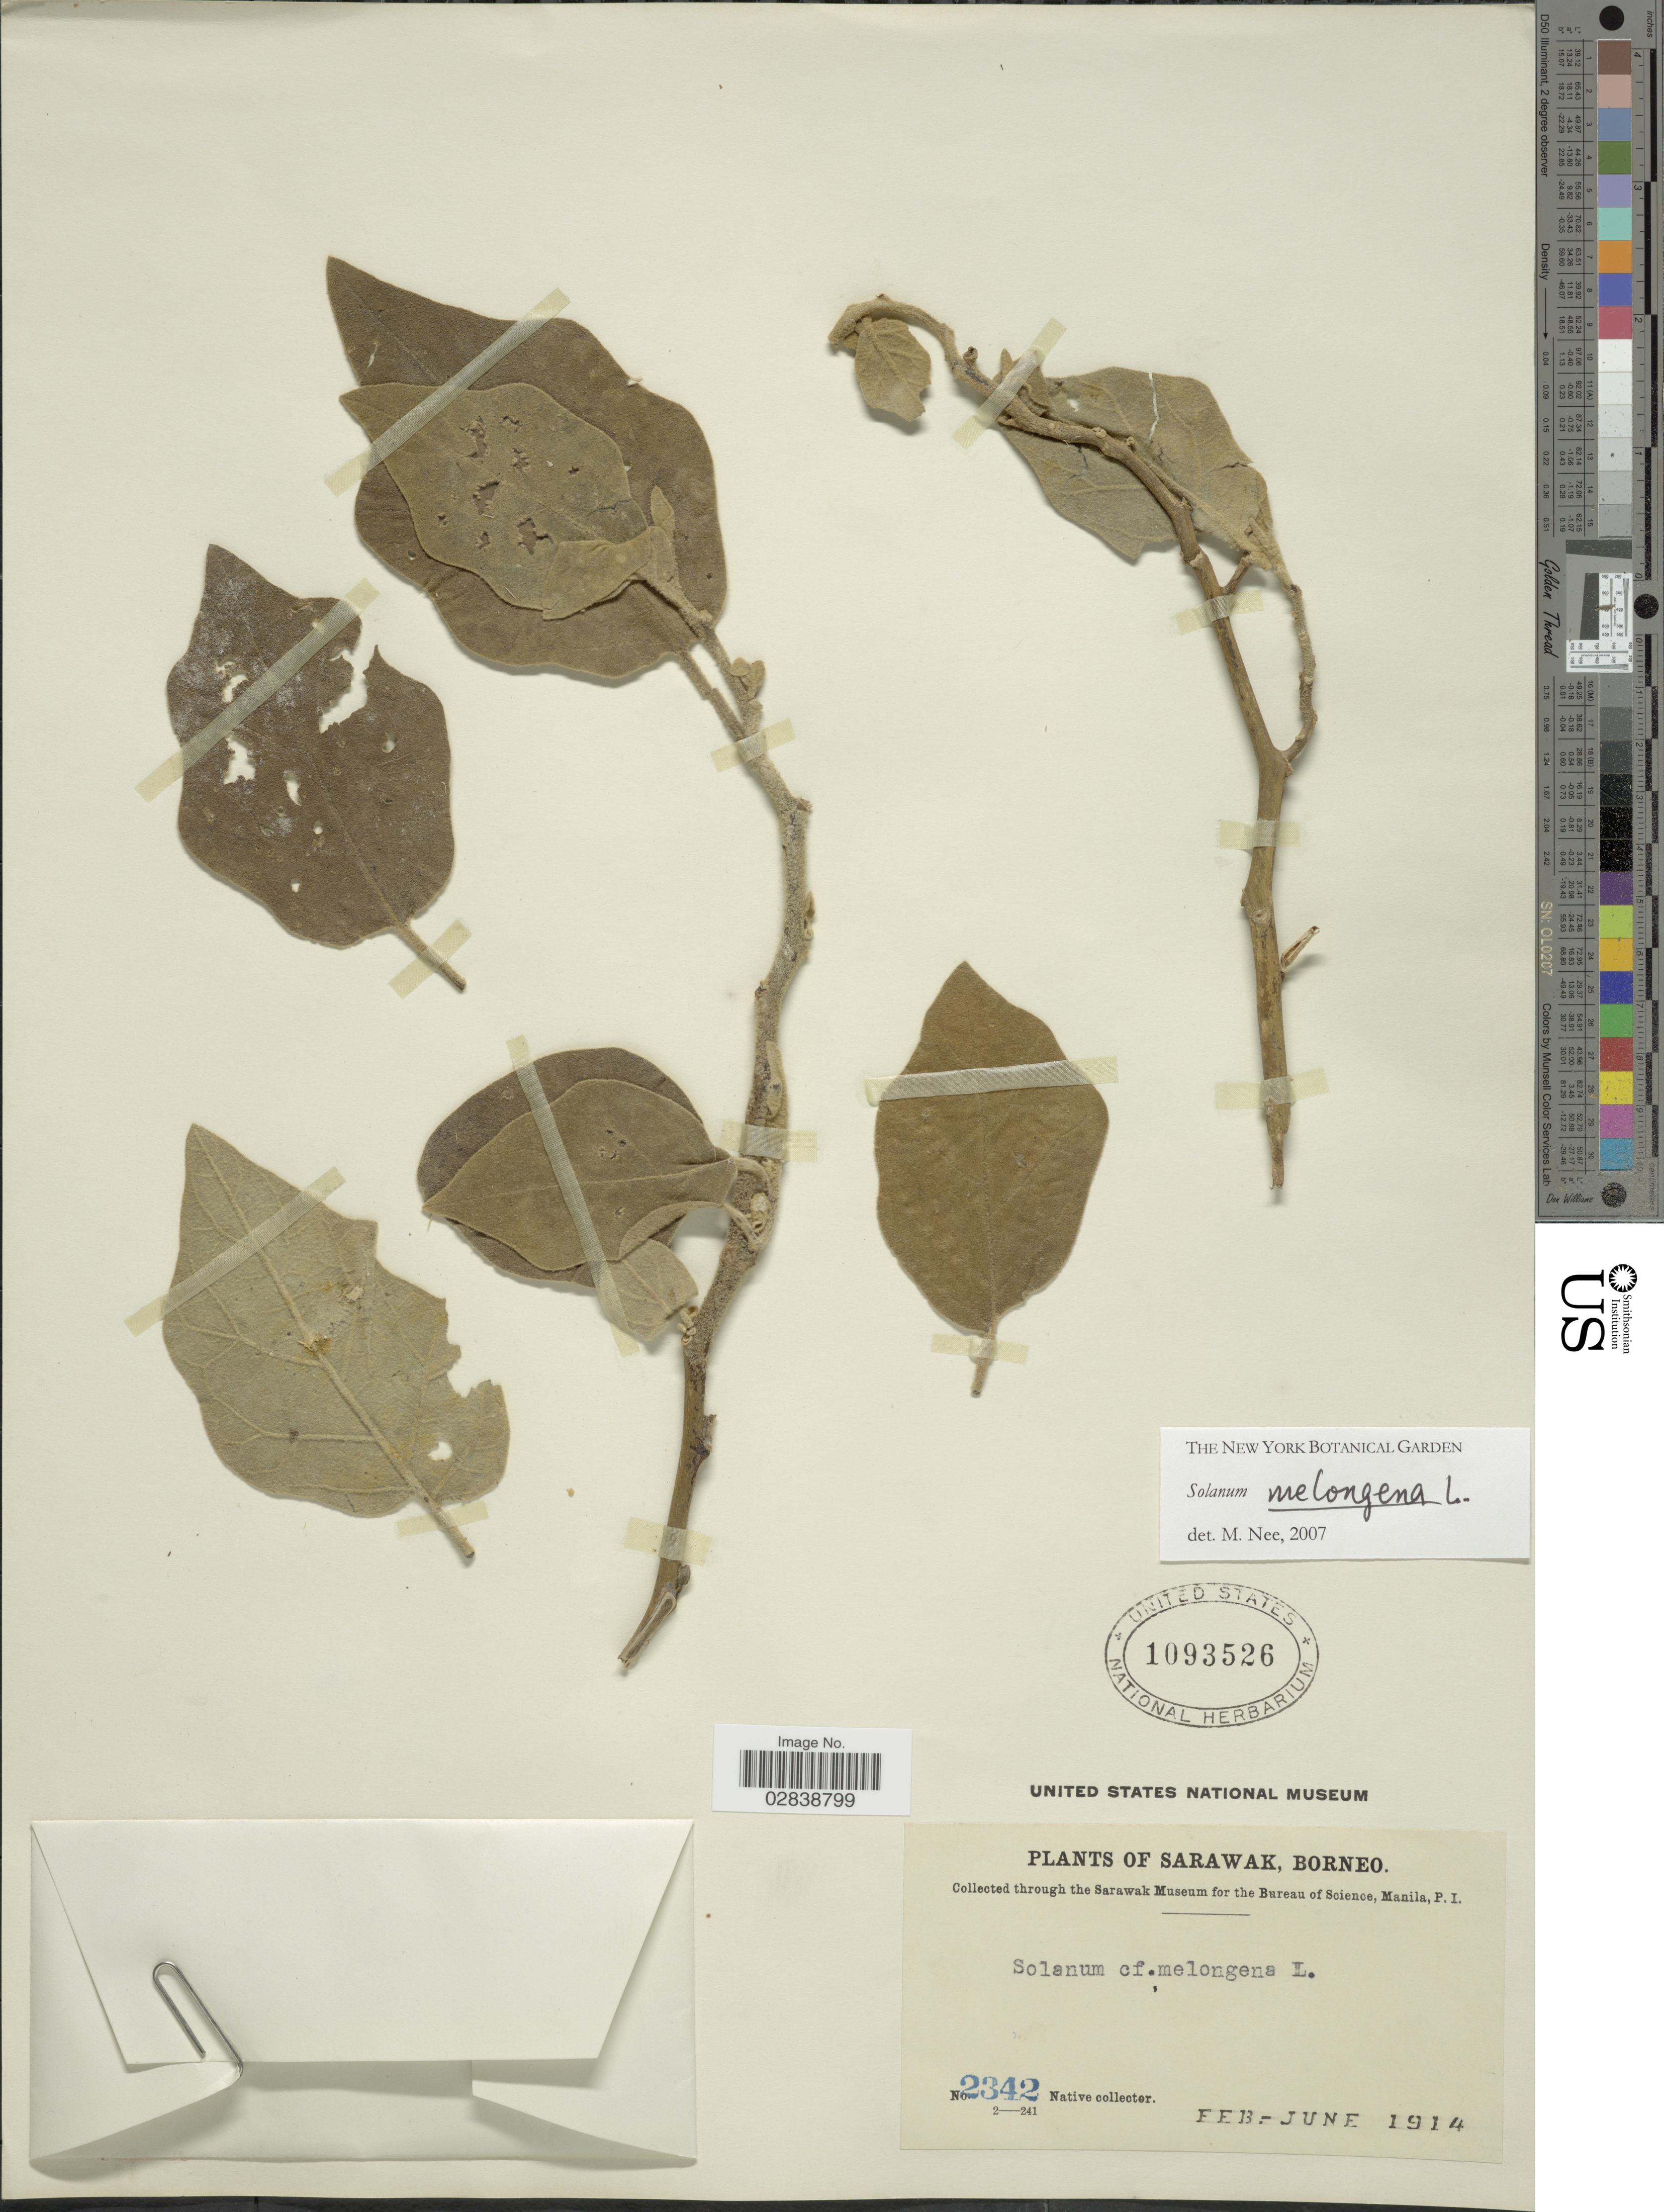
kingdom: Plantae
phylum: Tracheophyta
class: Magnoliopsida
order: Solanales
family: Solanaceae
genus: Solanum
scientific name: Solanum melongena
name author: L.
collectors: Native collector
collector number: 2342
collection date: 1914-02/1914-06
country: Malaysia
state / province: Sarawak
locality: Borneo.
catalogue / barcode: US 1093526